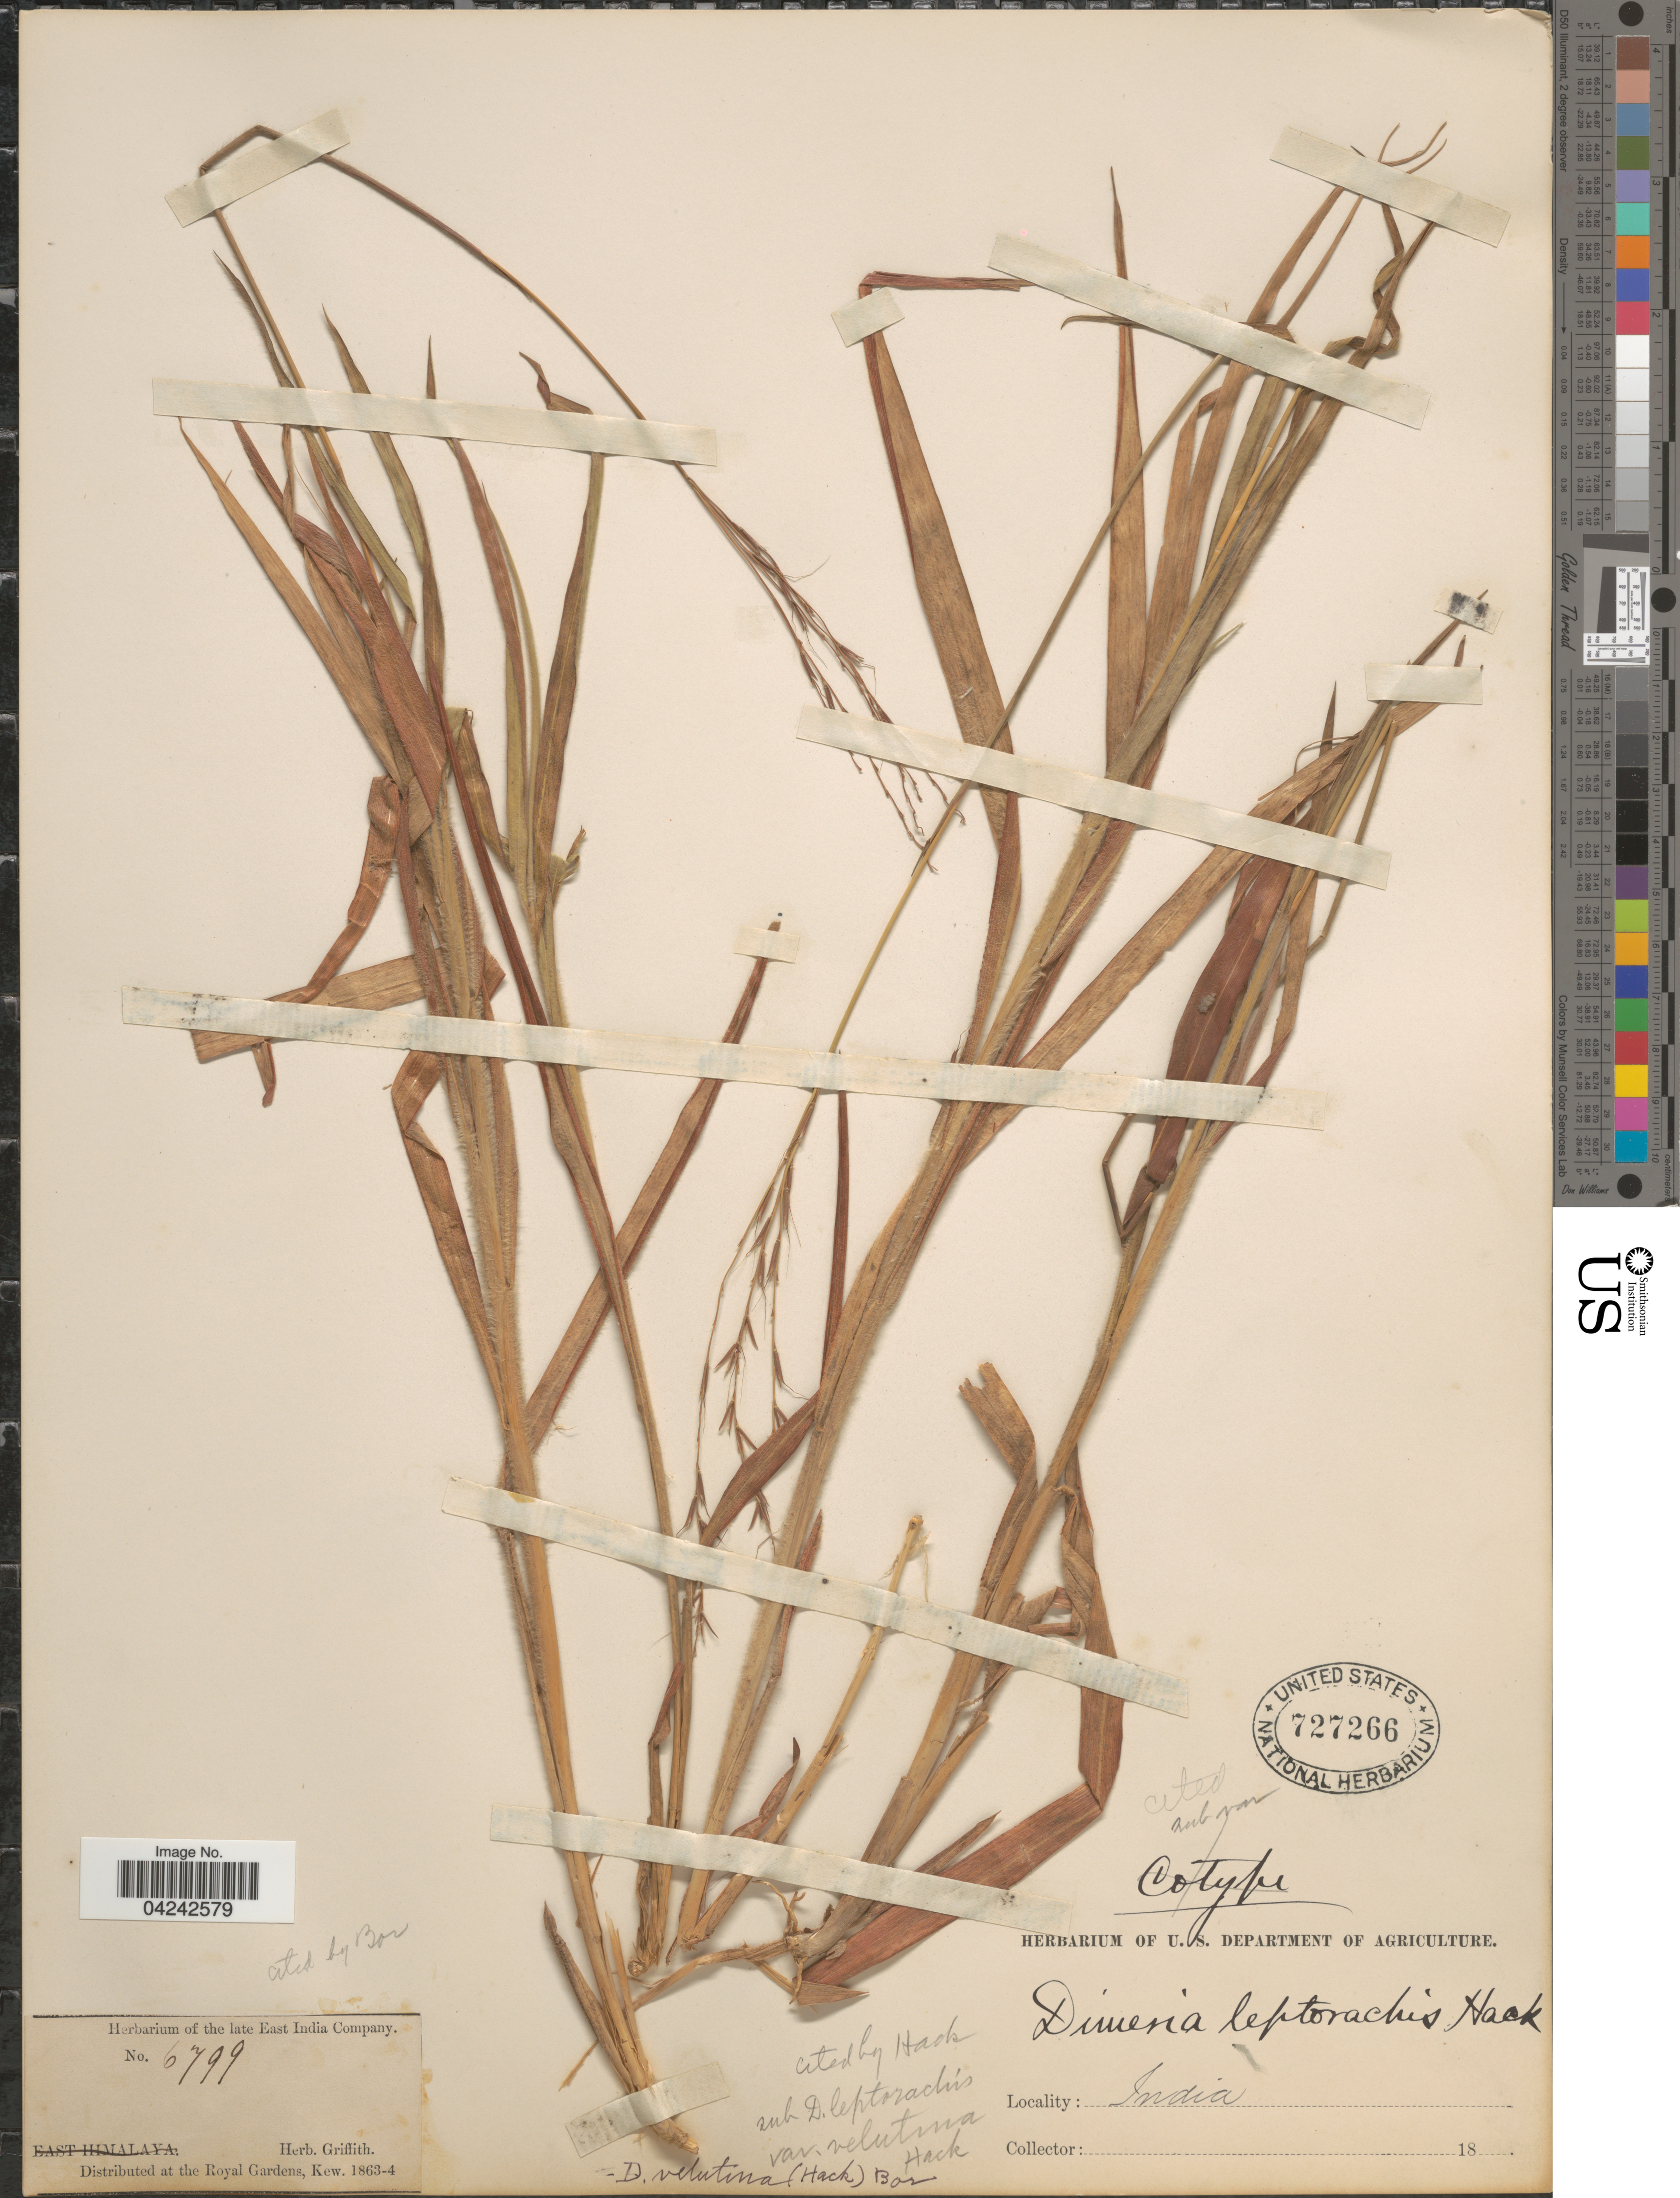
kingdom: Plantae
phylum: Tracheophyta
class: Liliopsida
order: Poales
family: Poaceae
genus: Dimeria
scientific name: Dimeria leptorhachis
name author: Hack.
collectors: ex herb. Griffith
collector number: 6799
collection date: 1863/1864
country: India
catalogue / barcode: US 727266